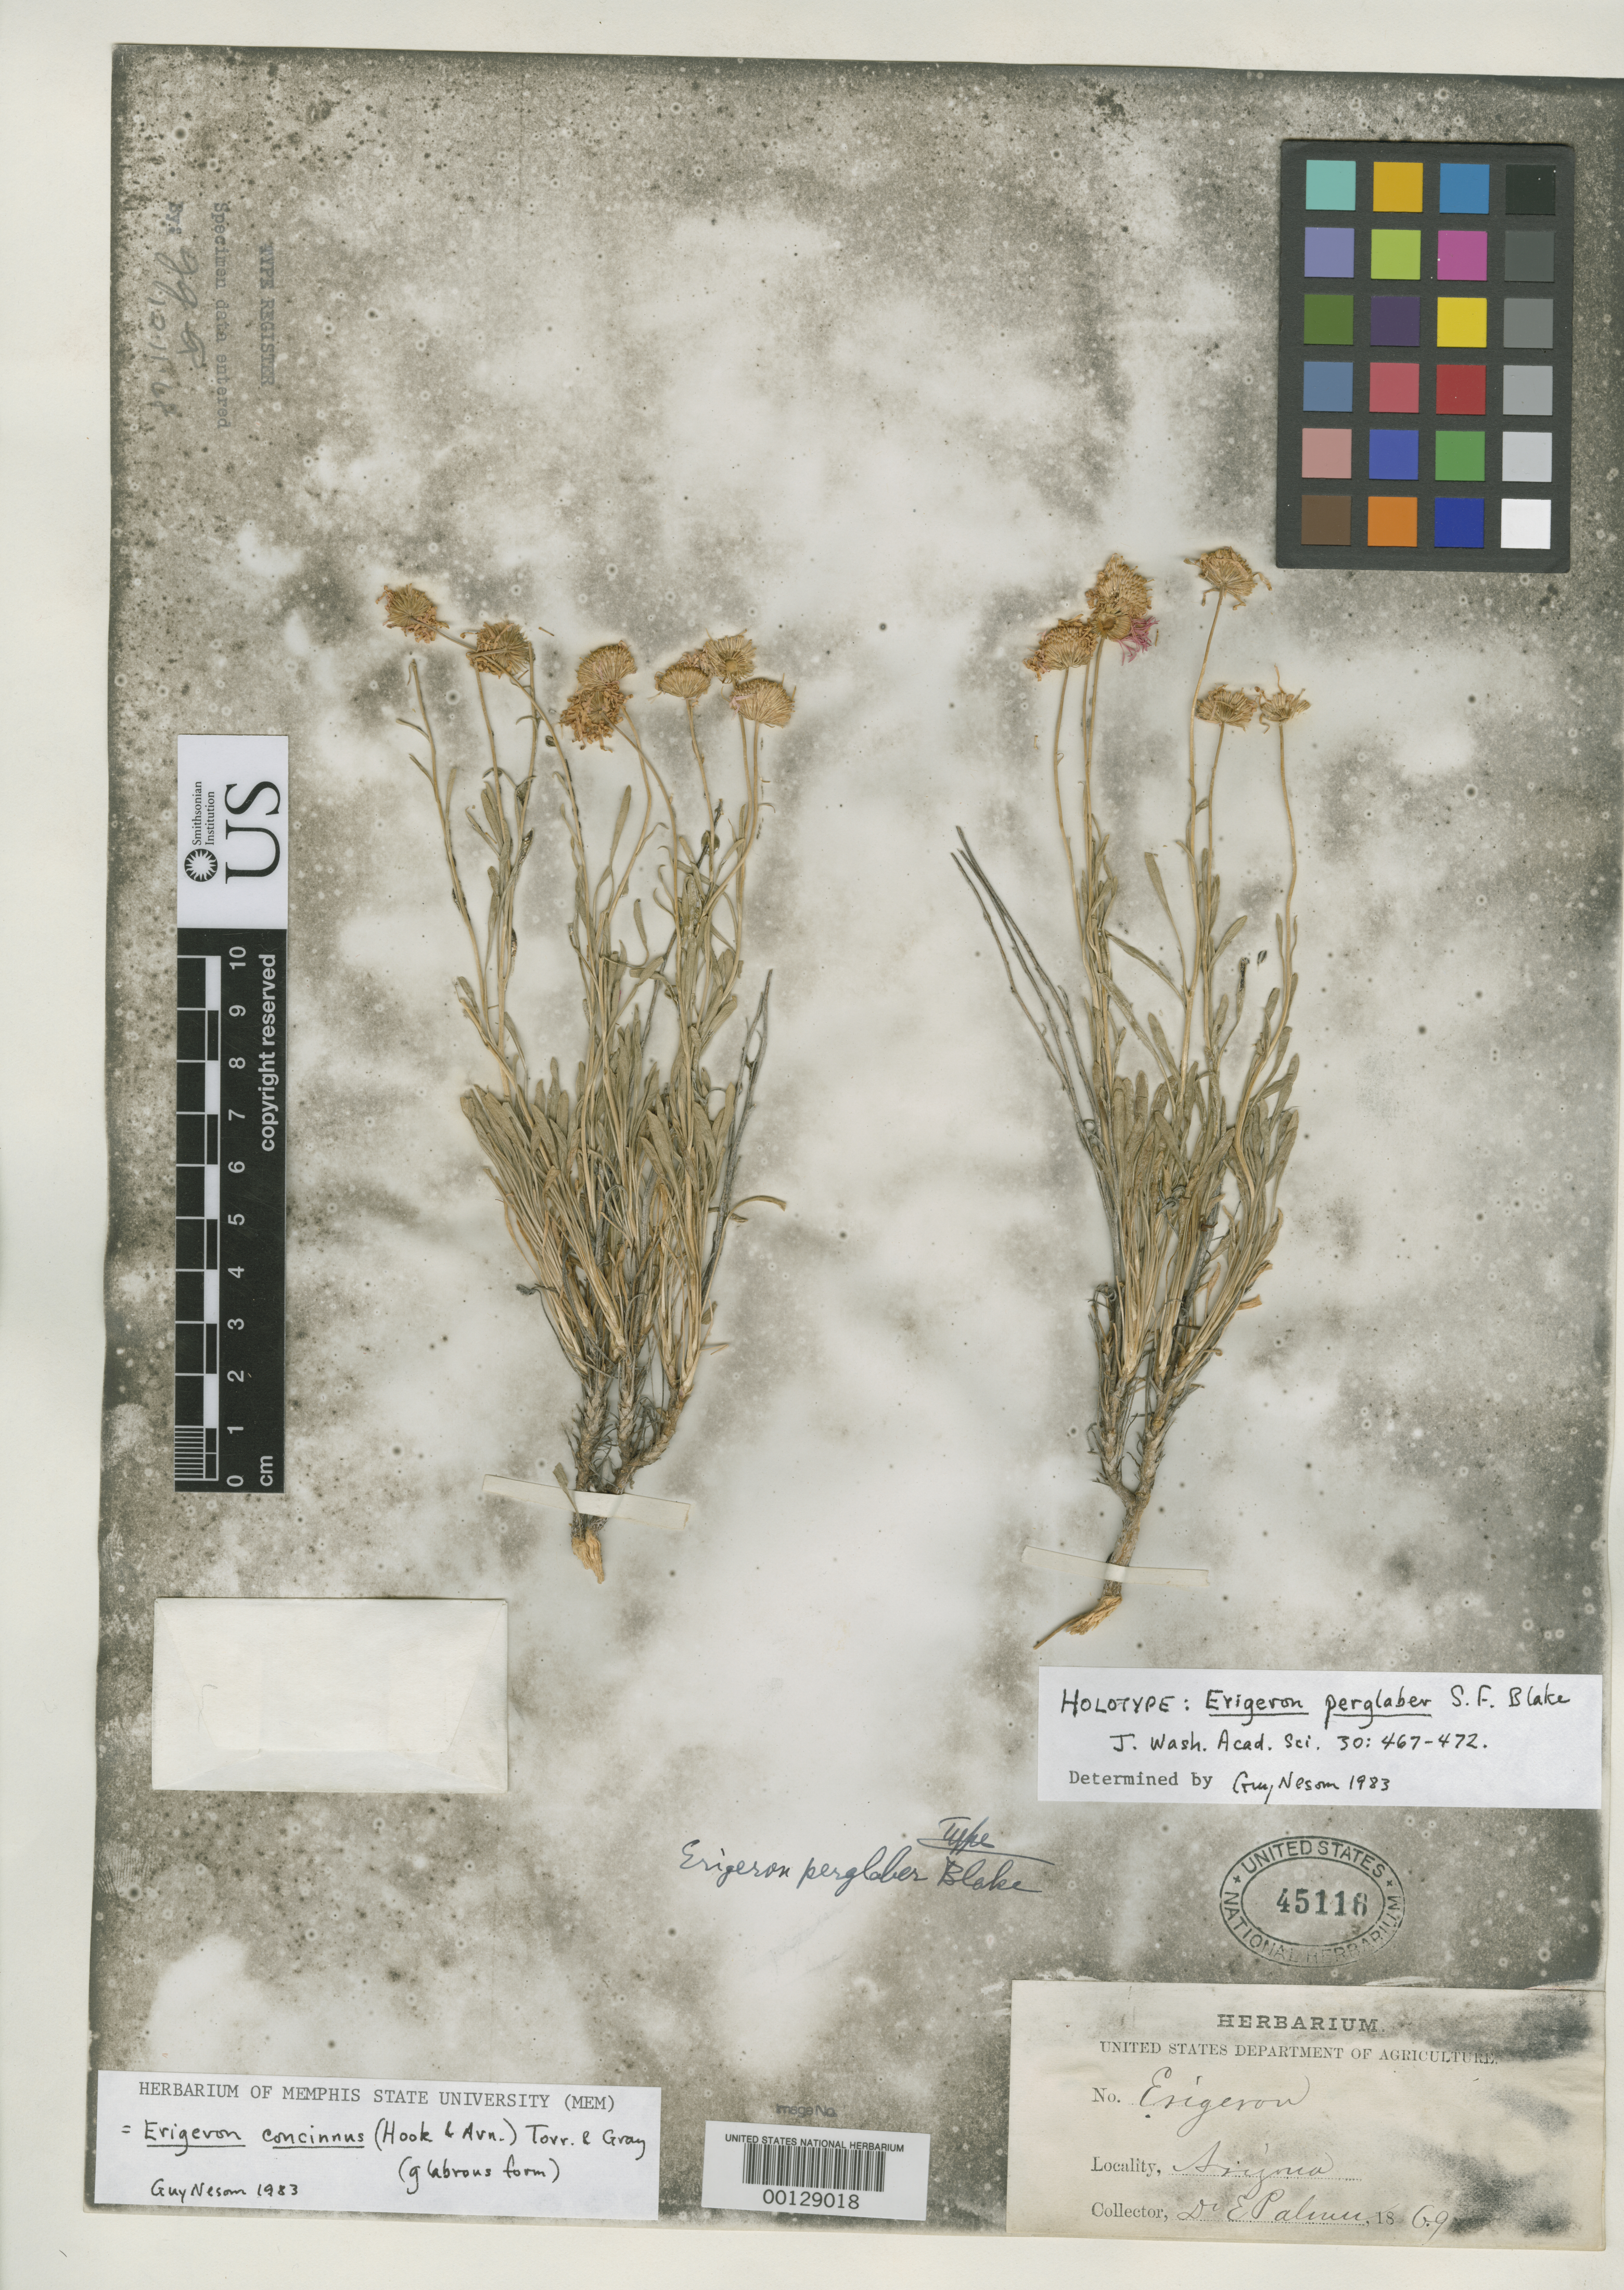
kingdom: Plantae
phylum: Tracheophyta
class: Magnoliopsida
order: Asterales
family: Asteraceae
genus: Erigeron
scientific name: Erigeron perglaber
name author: S.F. Blake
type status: Holotype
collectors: E. Palmer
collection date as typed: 1869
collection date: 1869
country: United States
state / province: Arizona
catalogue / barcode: US 45116